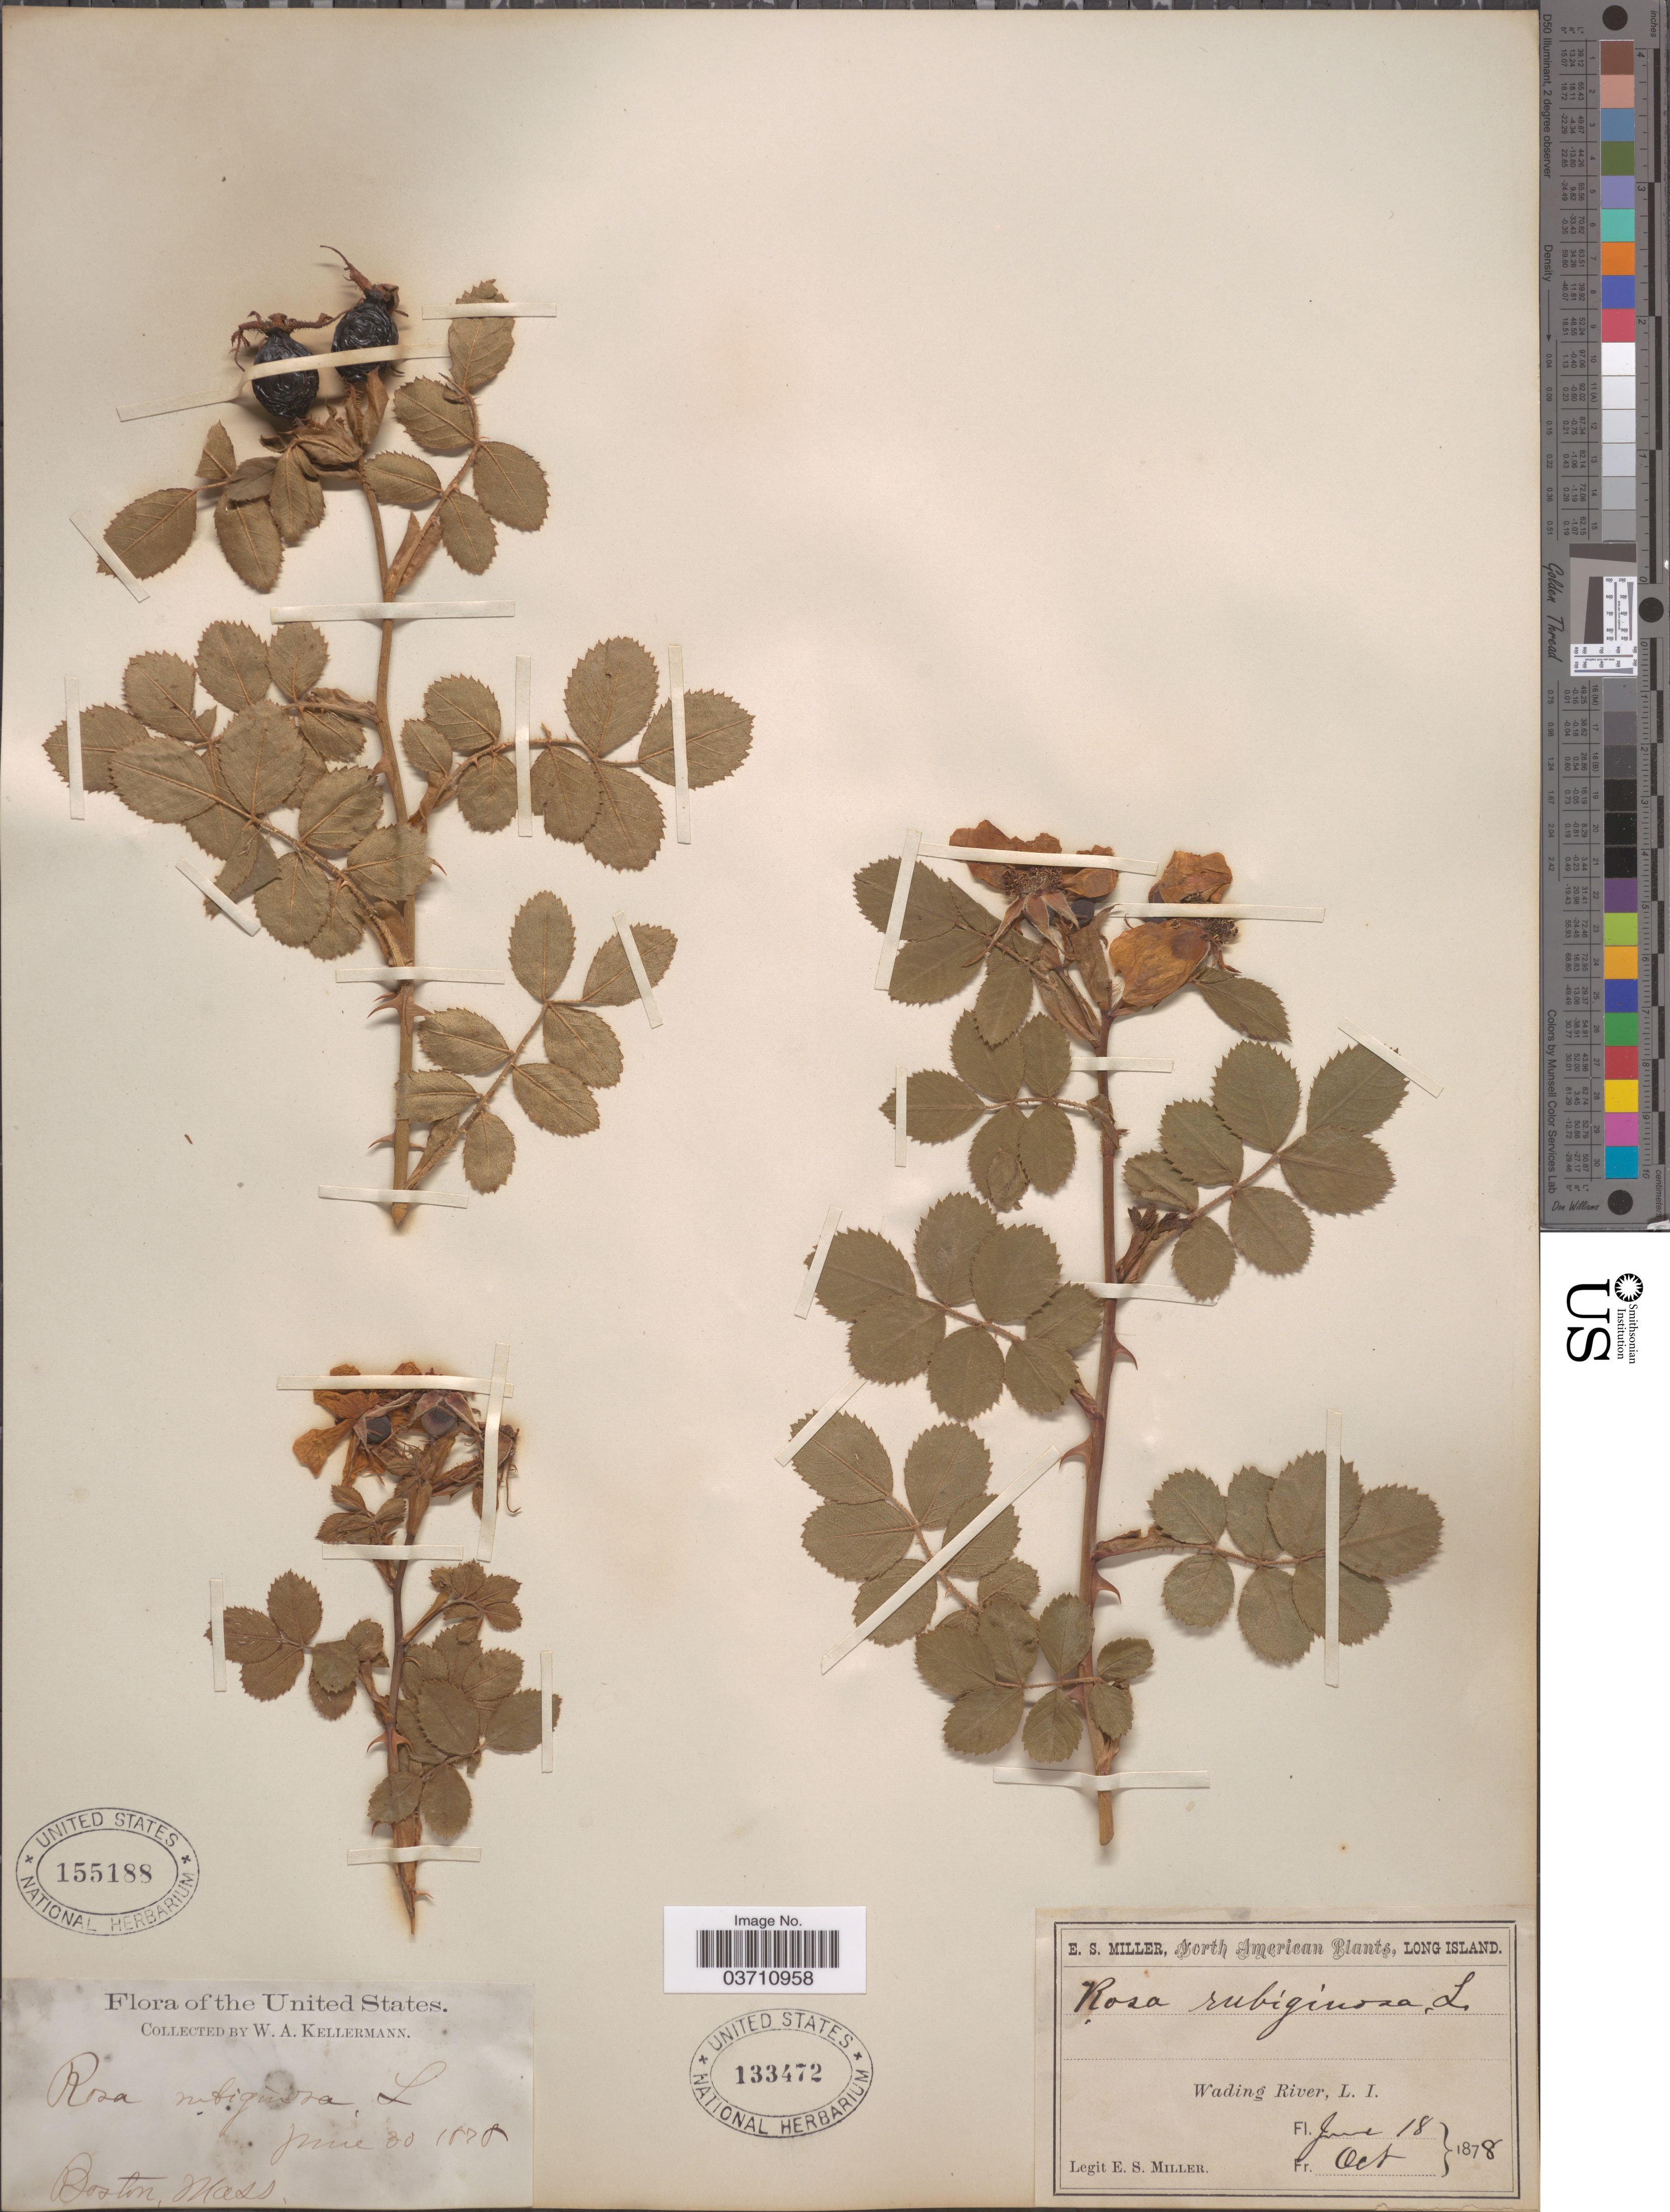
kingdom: Plantae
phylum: Tracheophyta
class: Magnoliopsida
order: Rosales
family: Rosaceae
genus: Rosa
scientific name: Rosa eglanteria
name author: L.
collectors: W. A. Kellermann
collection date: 1828-06-30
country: United States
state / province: Massachusetts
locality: Boston.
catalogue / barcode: US 155188